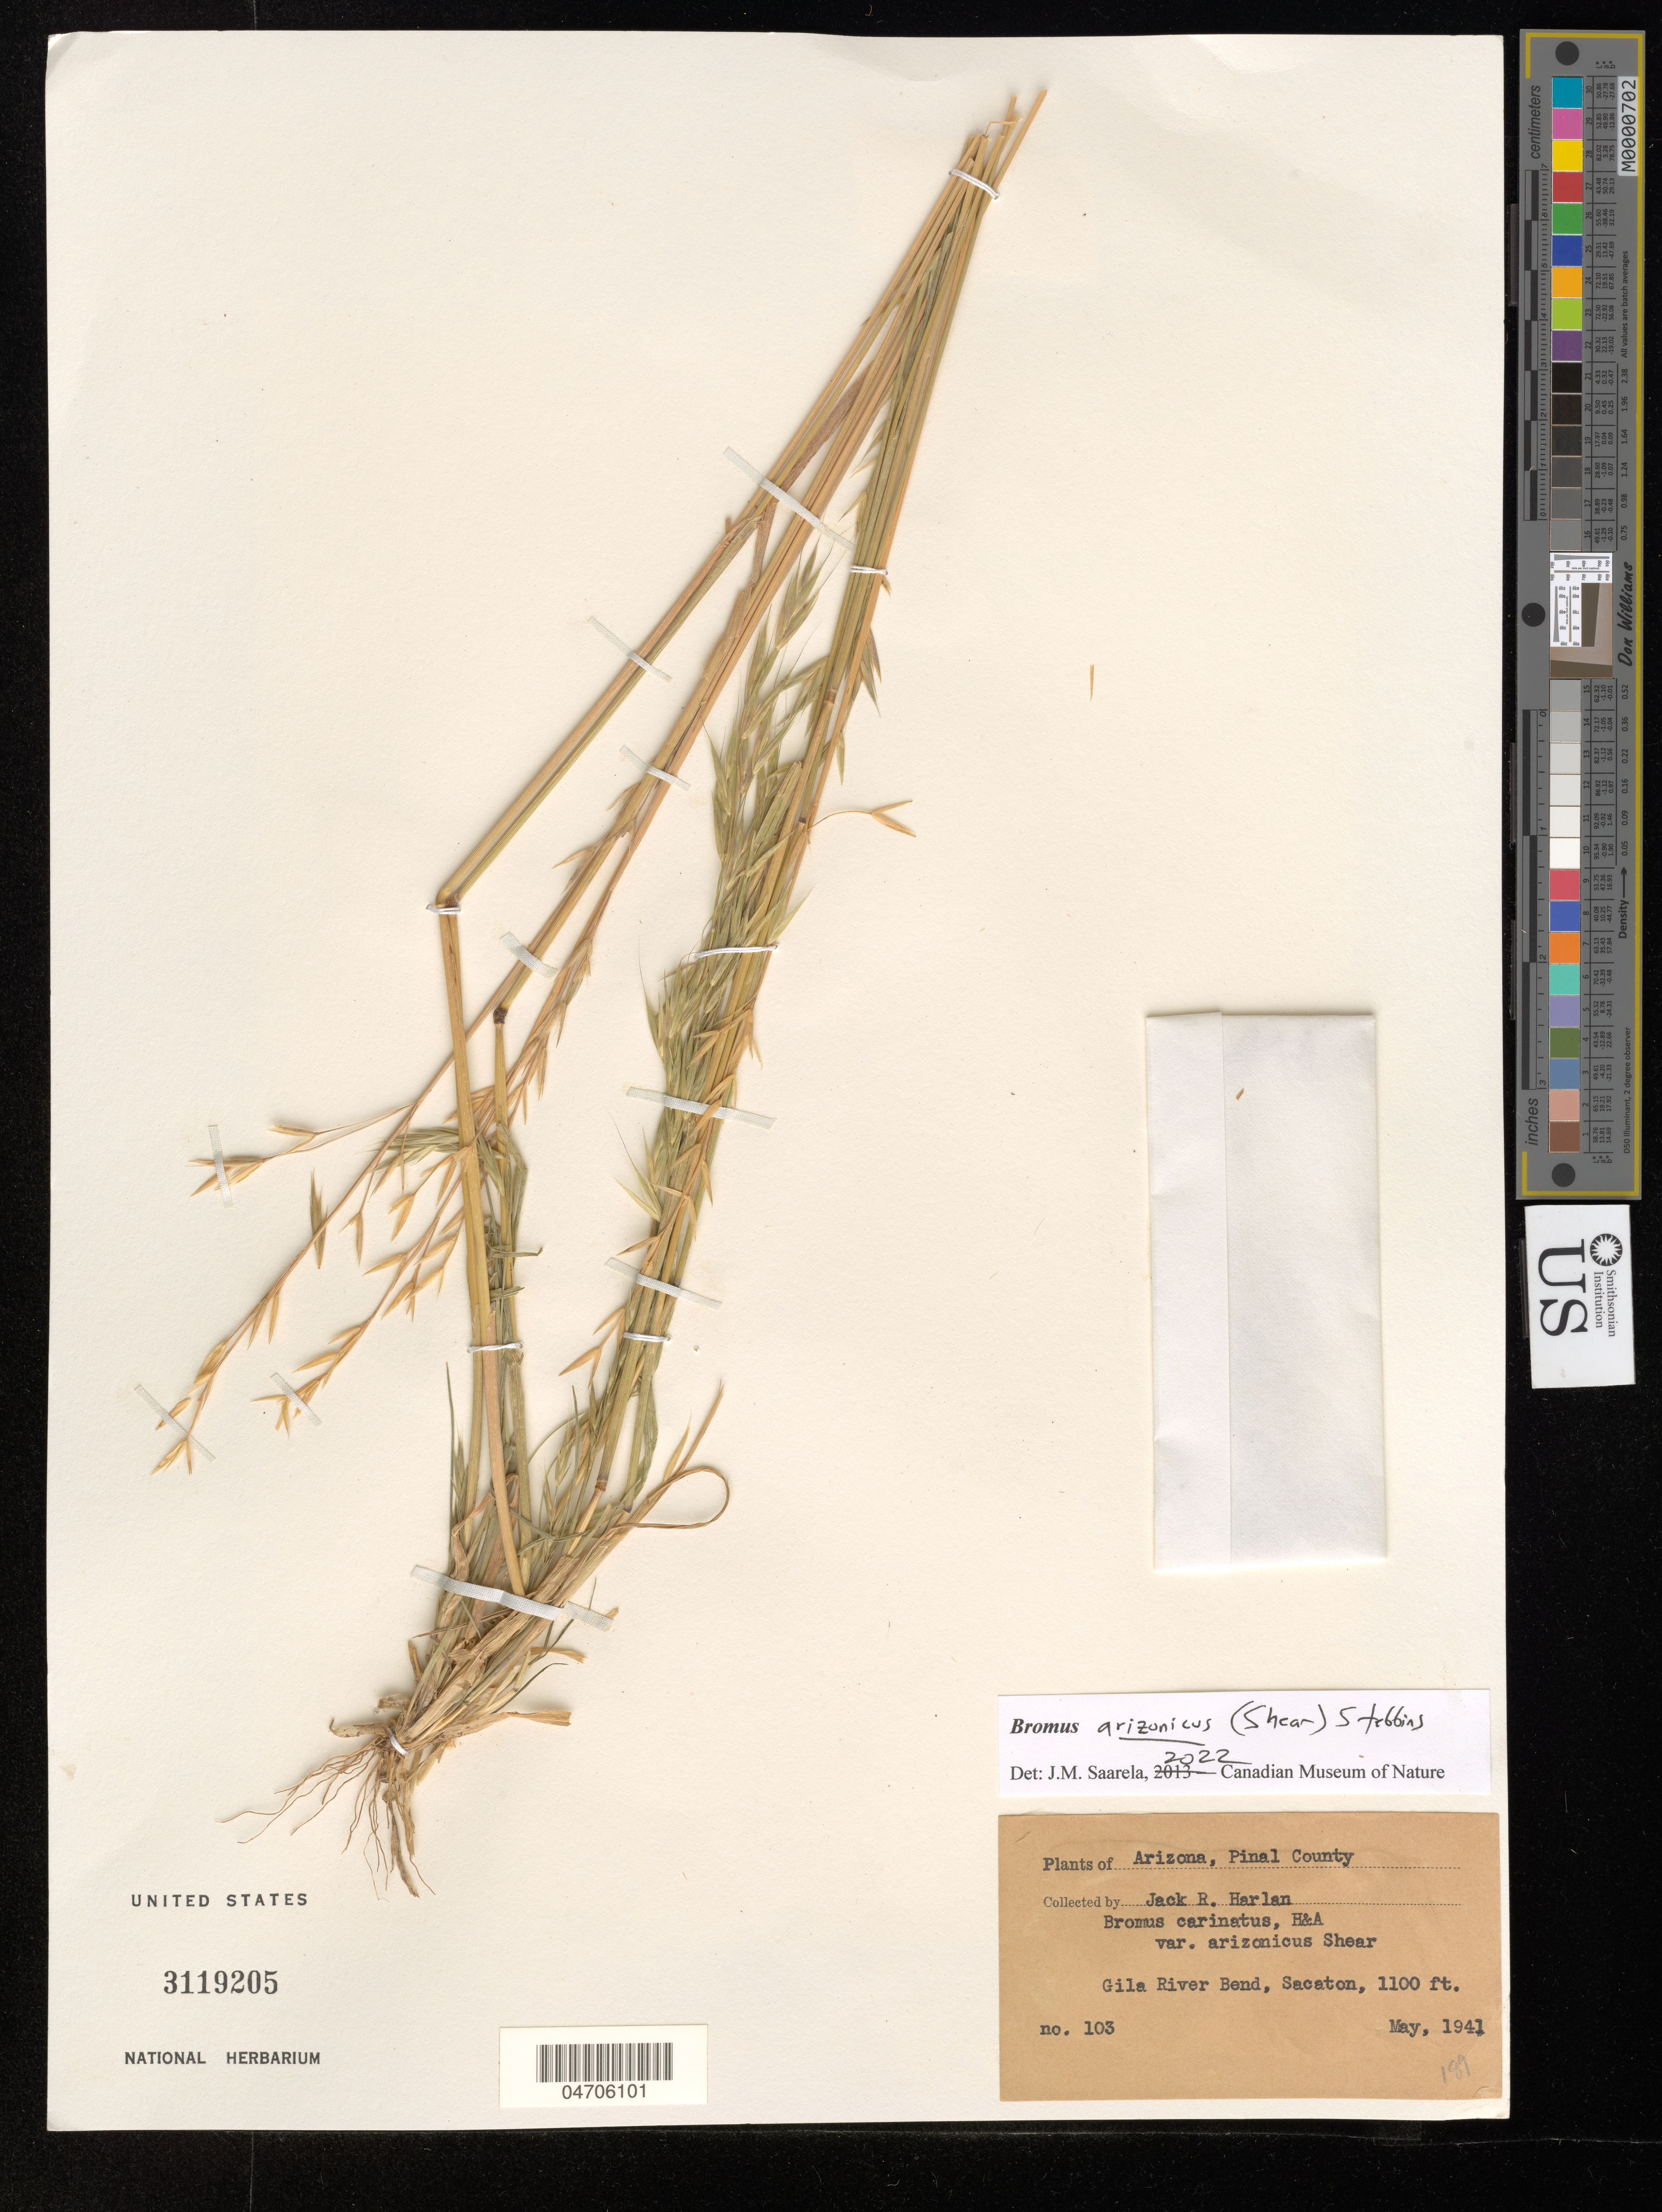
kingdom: Plantae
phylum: Tracheophyta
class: Liliopsida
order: Poales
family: Poaceae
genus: Bromus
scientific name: Bromus arizonicus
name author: (Shear) Stebbins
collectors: J. Harlan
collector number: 103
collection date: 1941-05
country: United States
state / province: Arizona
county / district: Pinal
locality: Pinal County. Gila River Bend, Sacaton.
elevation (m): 335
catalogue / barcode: US 3119205